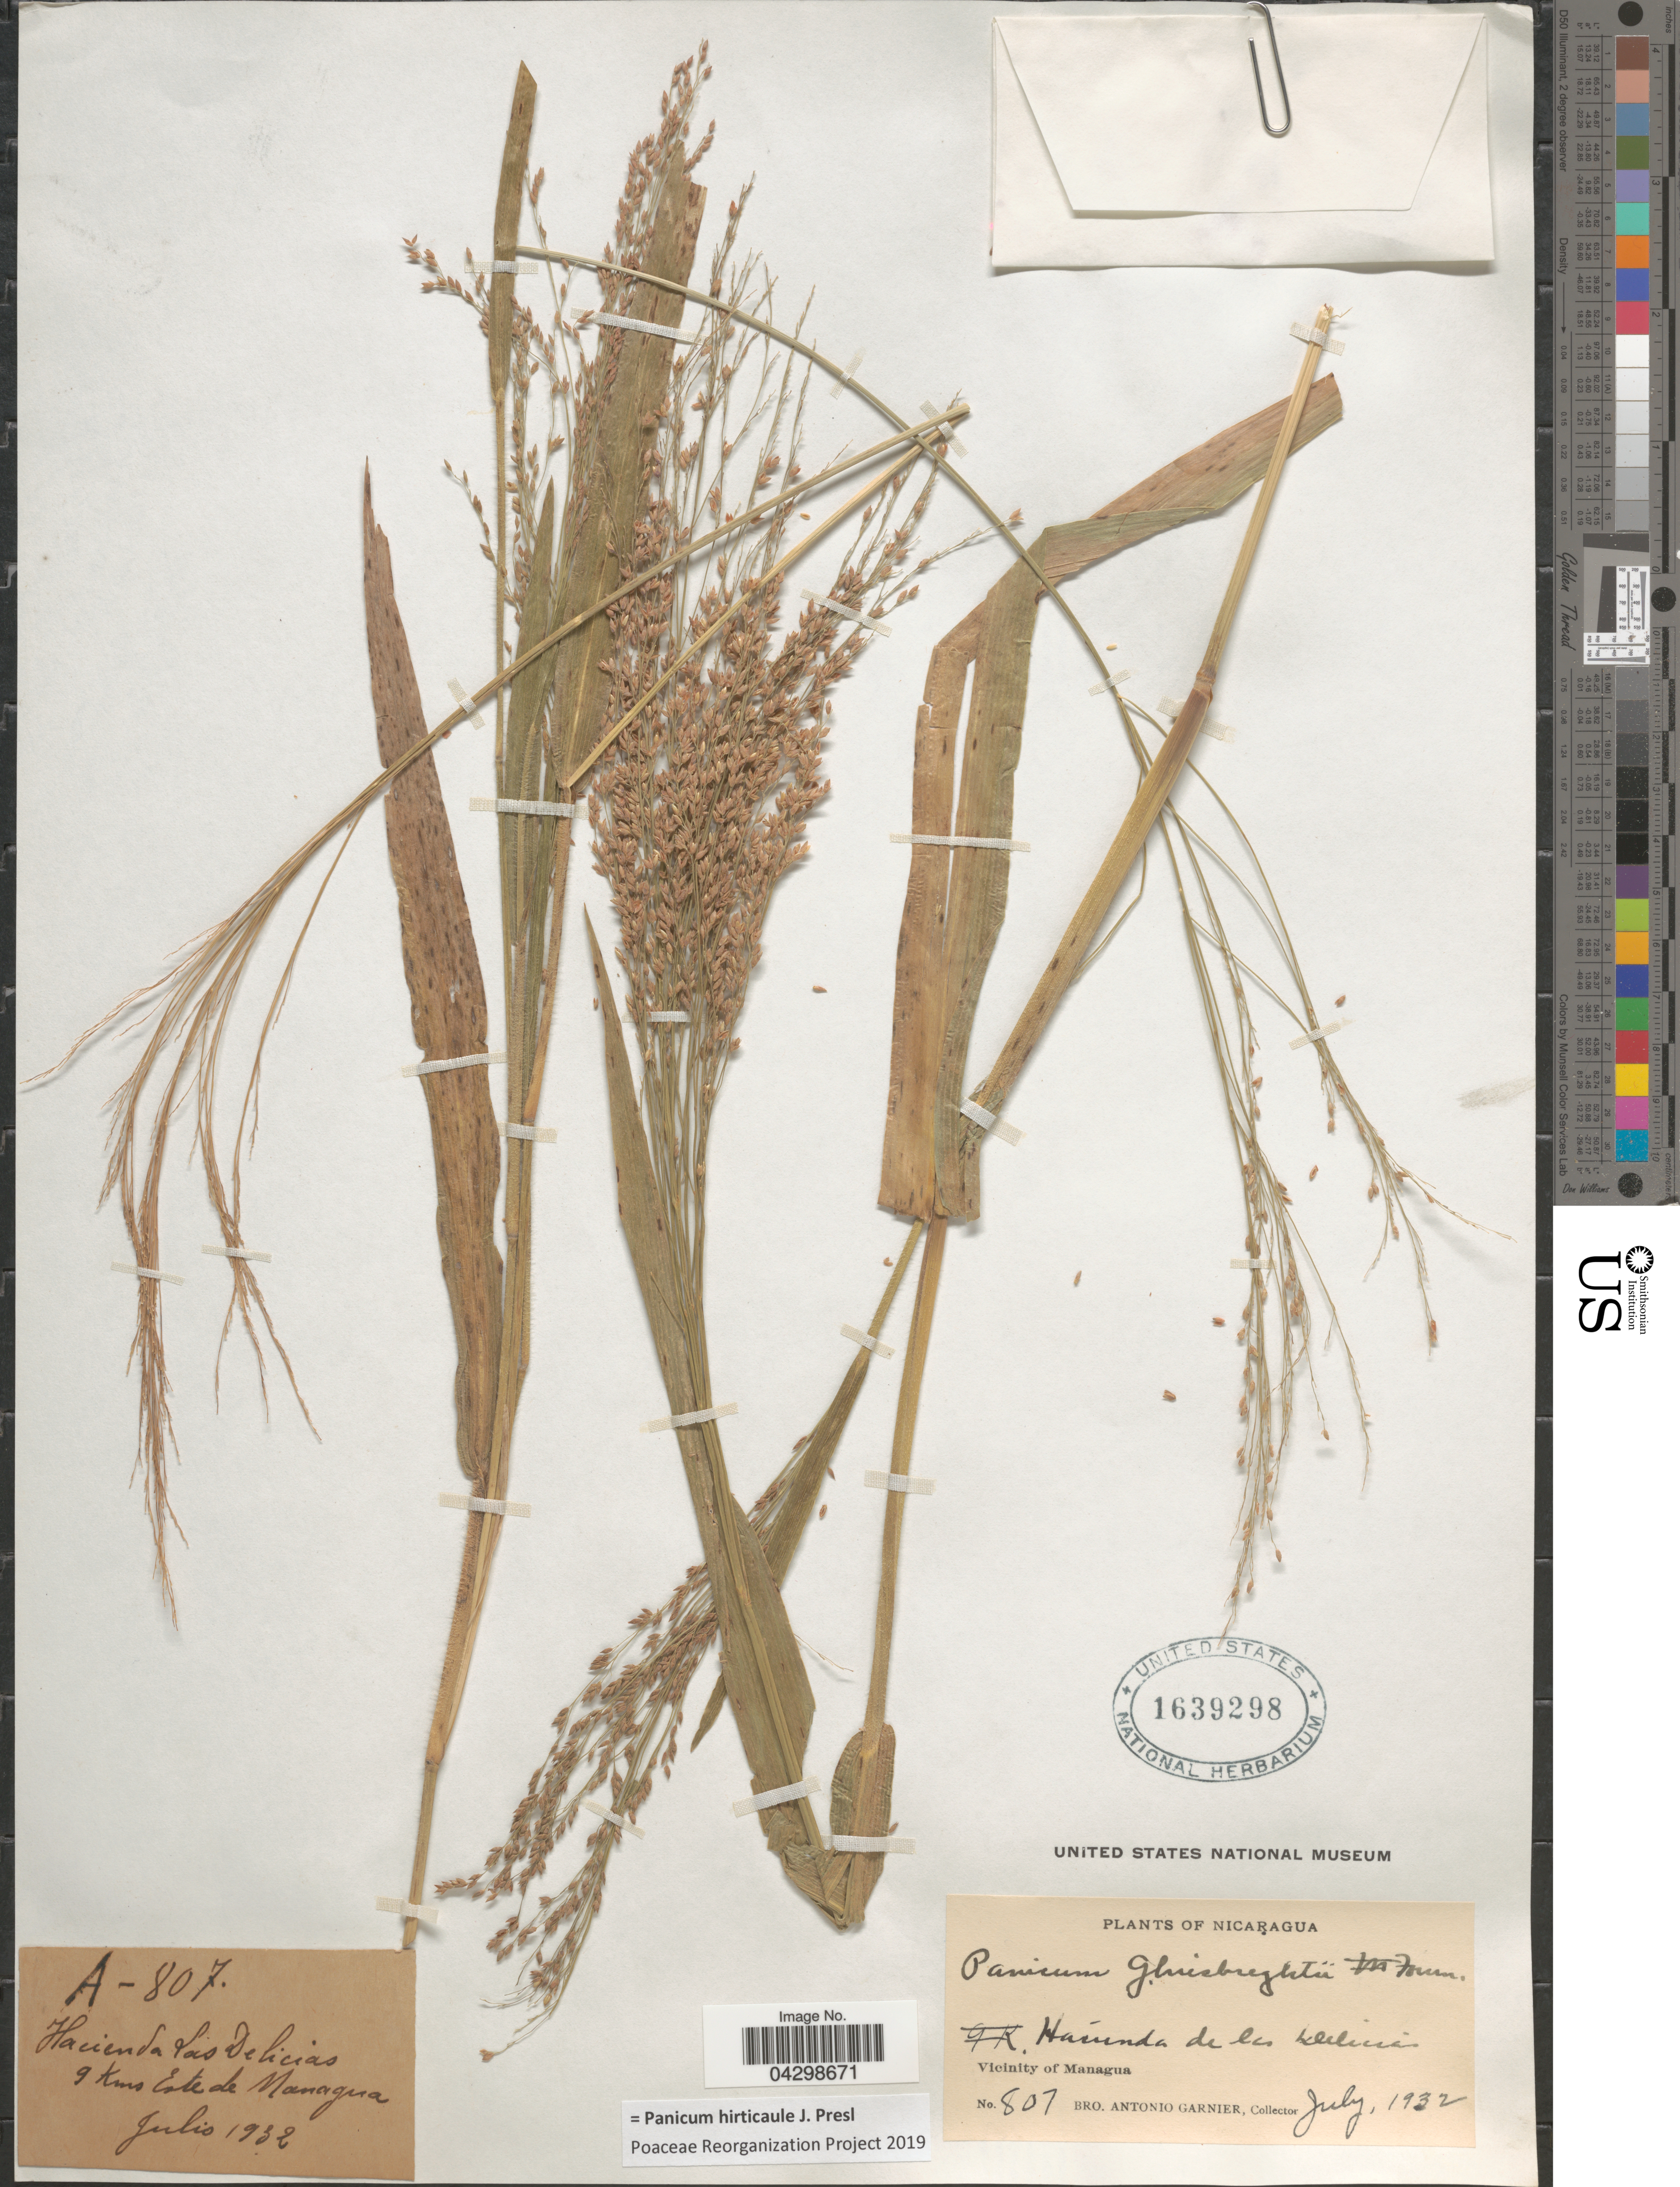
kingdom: Plantae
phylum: Tracheophyta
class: Liliopsida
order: Poales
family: Poaceae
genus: Panicum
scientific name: Panicum hirticaule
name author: J. Presl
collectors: Bro. A. Garnier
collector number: A-807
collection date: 1932-07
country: Nicaragua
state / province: Managua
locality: Hacienda Las Delicias. 9 Kms Este de Managua. Vicinity of Managua.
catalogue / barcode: US 1639298